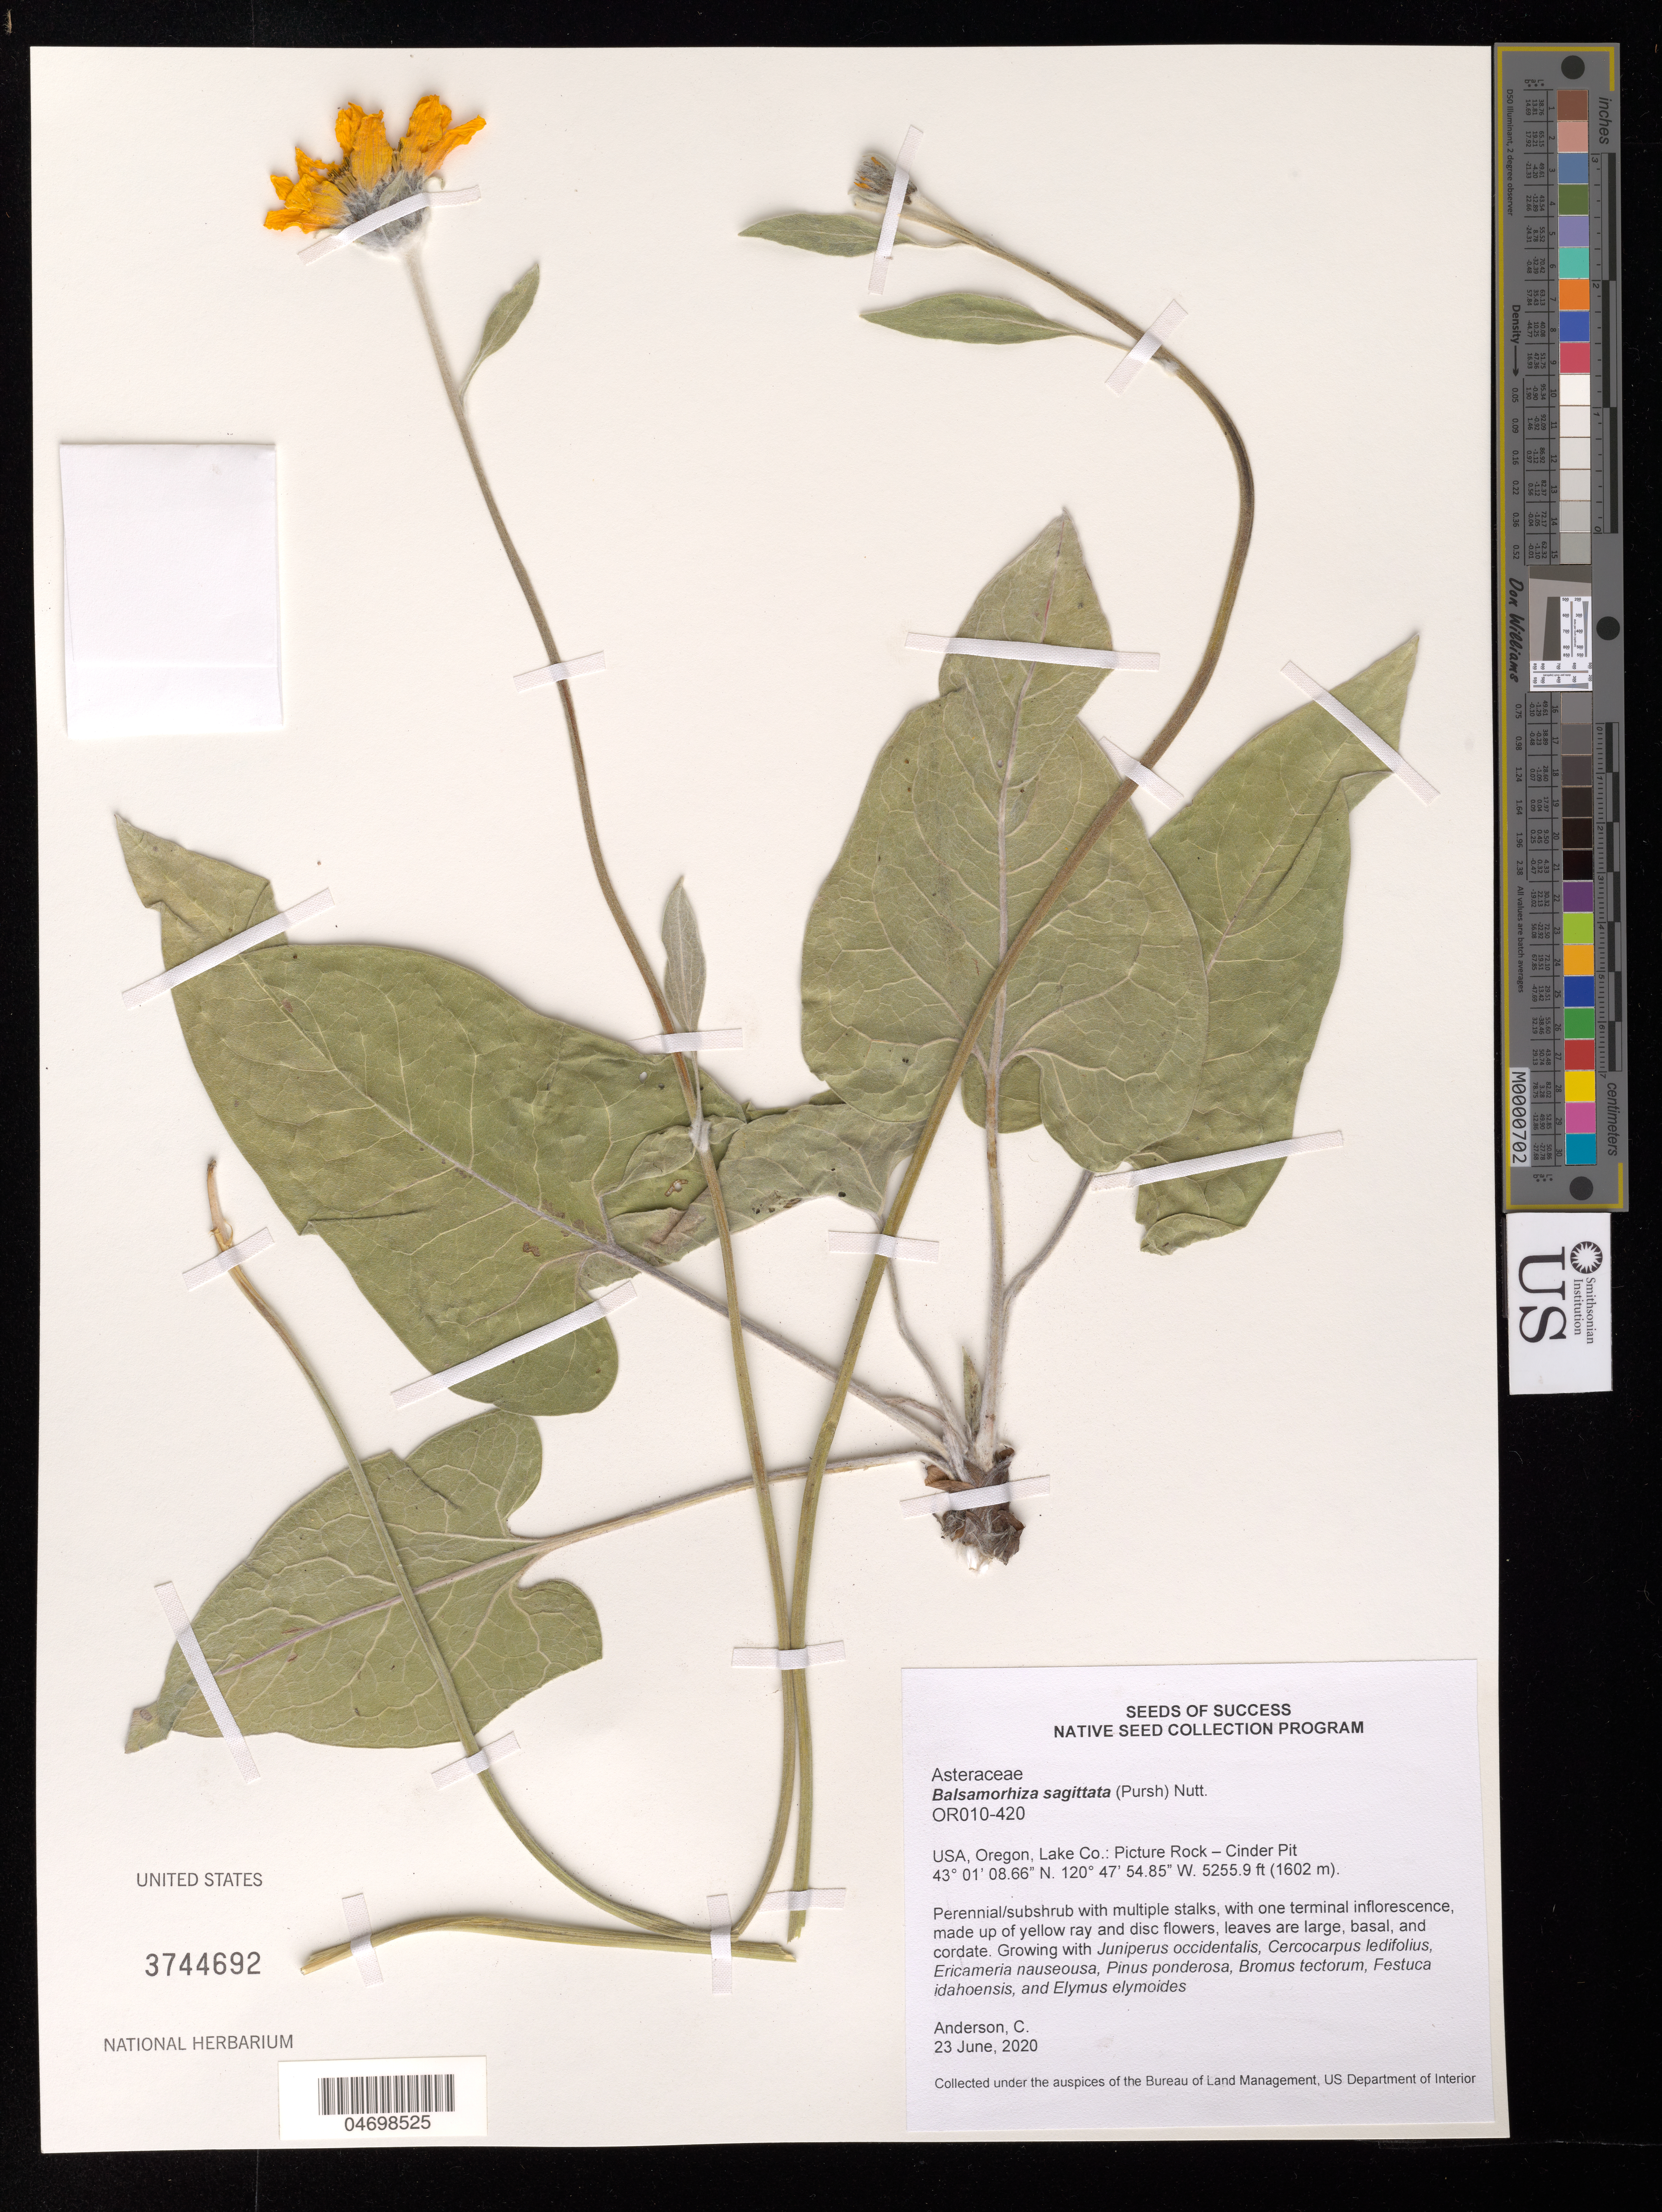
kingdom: Plantae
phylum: Tracheophyta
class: Magnoliopsida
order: Asterales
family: Asteraceae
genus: Balsamorhiza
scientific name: Balsamorhiza sagittata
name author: (Pursh) Nutt.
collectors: C. Anderson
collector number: OR010-420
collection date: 2020-06-23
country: United States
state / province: Oregon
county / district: Lake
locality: Picture Rock-Cinder Pit.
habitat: With Juniperus occidentalis, Bromus tectorum, Elymus elymoides, etc.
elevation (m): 1602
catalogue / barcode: US 3744692